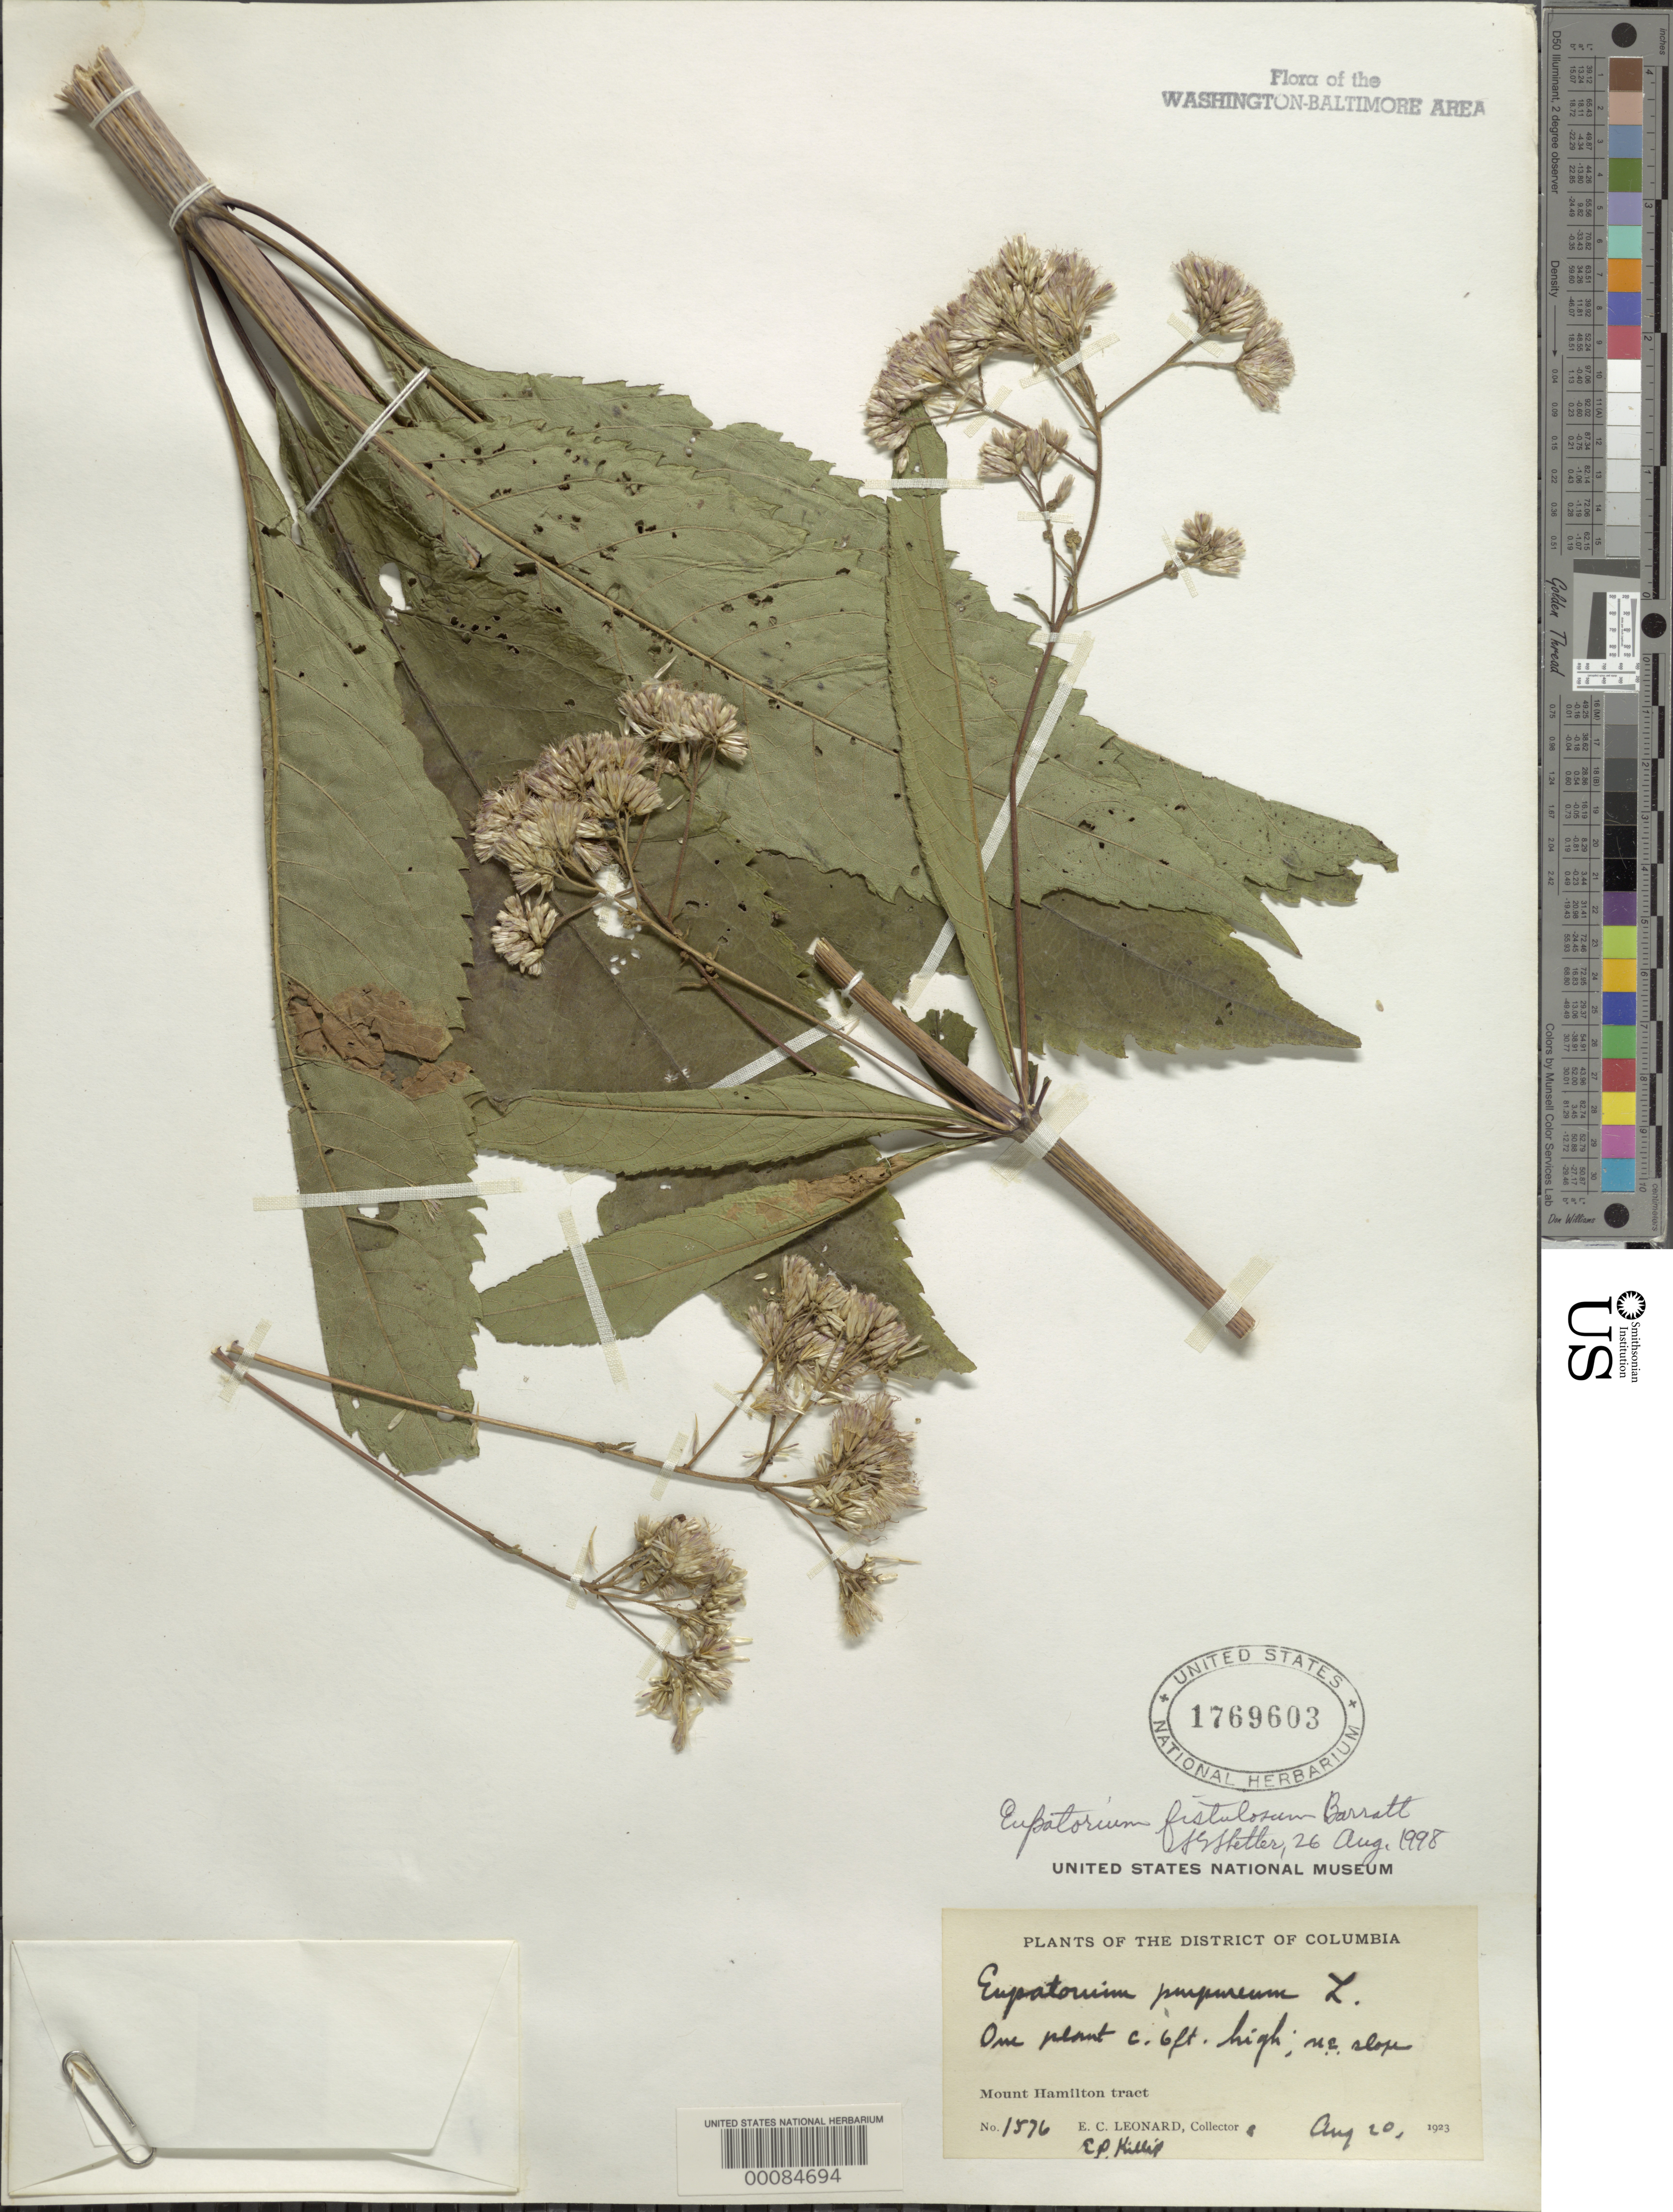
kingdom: Plantae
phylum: Tracheophyta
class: Magnoliopsida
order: Asterales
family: Asteraceae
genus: Eupatorium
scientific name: Eupatorium fistulosum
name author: Barratt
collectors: E. C. Leonard & E. P. Killip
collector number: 1576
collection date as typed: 20 Aug 1923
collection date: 1923-08-20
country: United States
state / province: District of Columbia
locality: Mount Hamilton, NE slope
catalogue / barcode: US 1769603